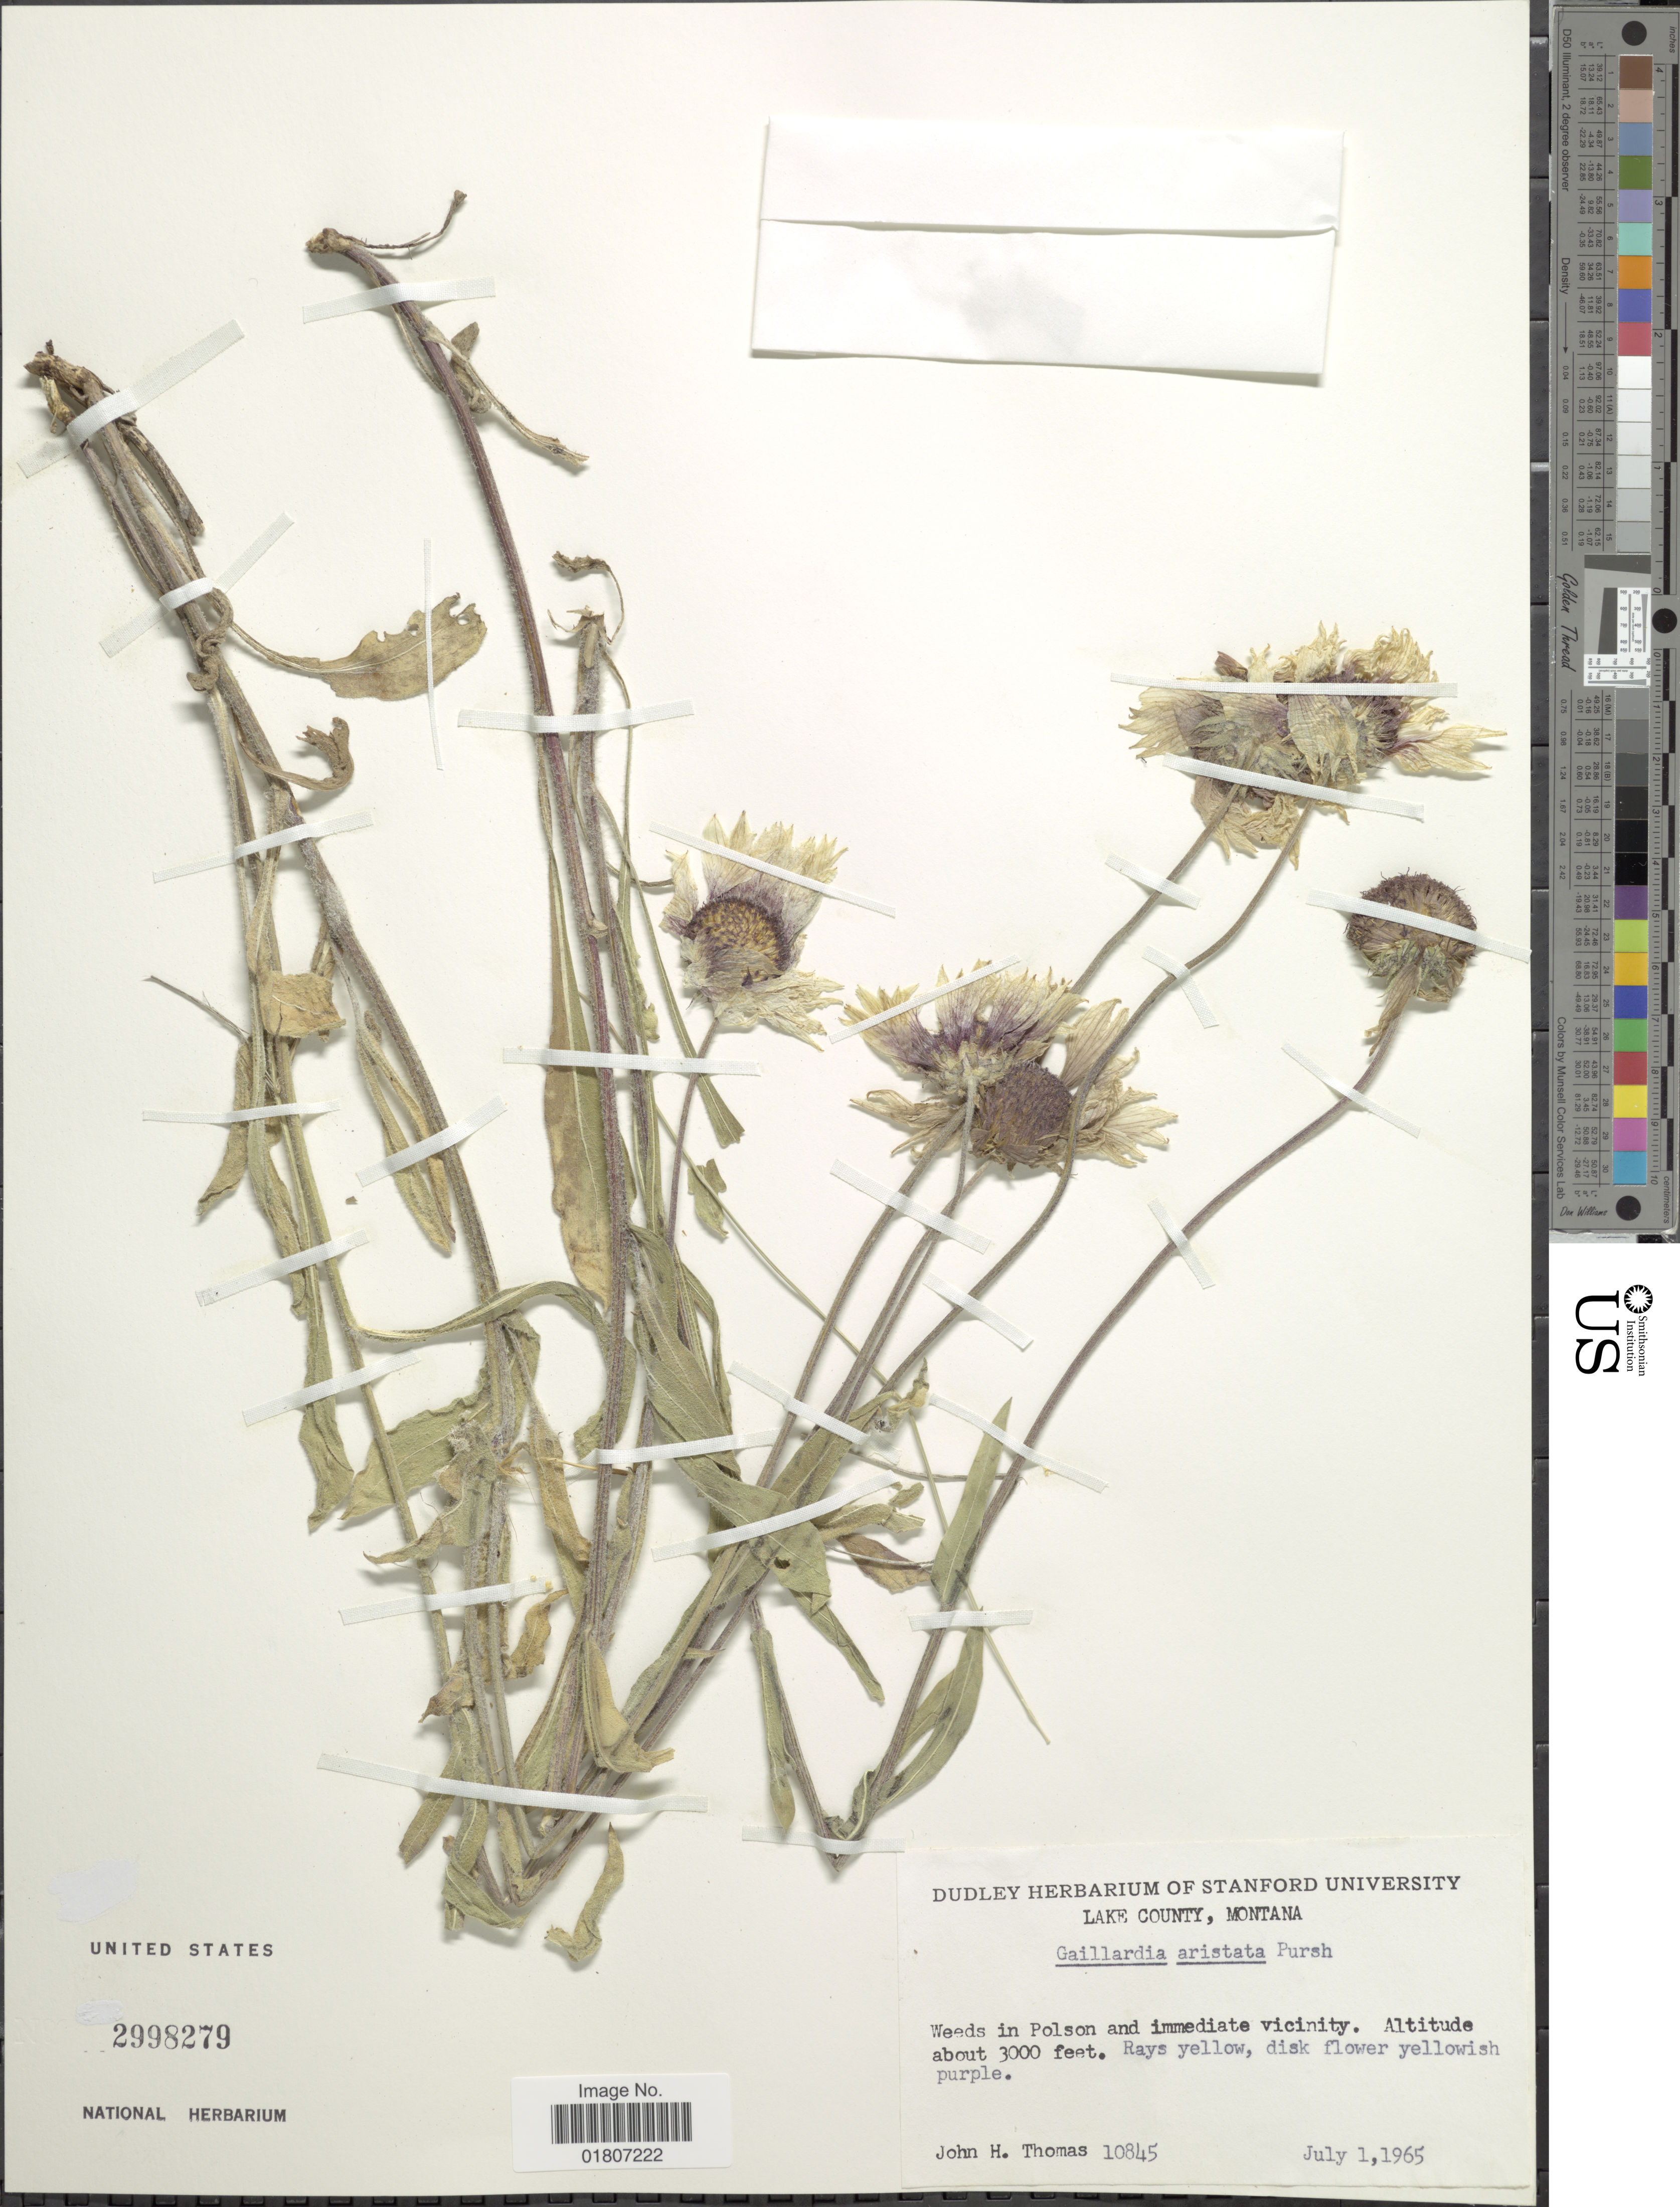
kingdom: Plantae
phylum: Tracheophyta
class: Magnoliopsida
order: Asterales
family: Asteraceae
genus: Gaillardia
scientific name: Gaillardia aristata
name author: Pursh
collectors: J. H. Thomas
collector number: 10845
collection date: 1965-07-01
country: United States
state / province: Montana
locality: Lake County. Polson and immediate vicinity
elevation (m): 914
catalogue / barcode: US 2998279